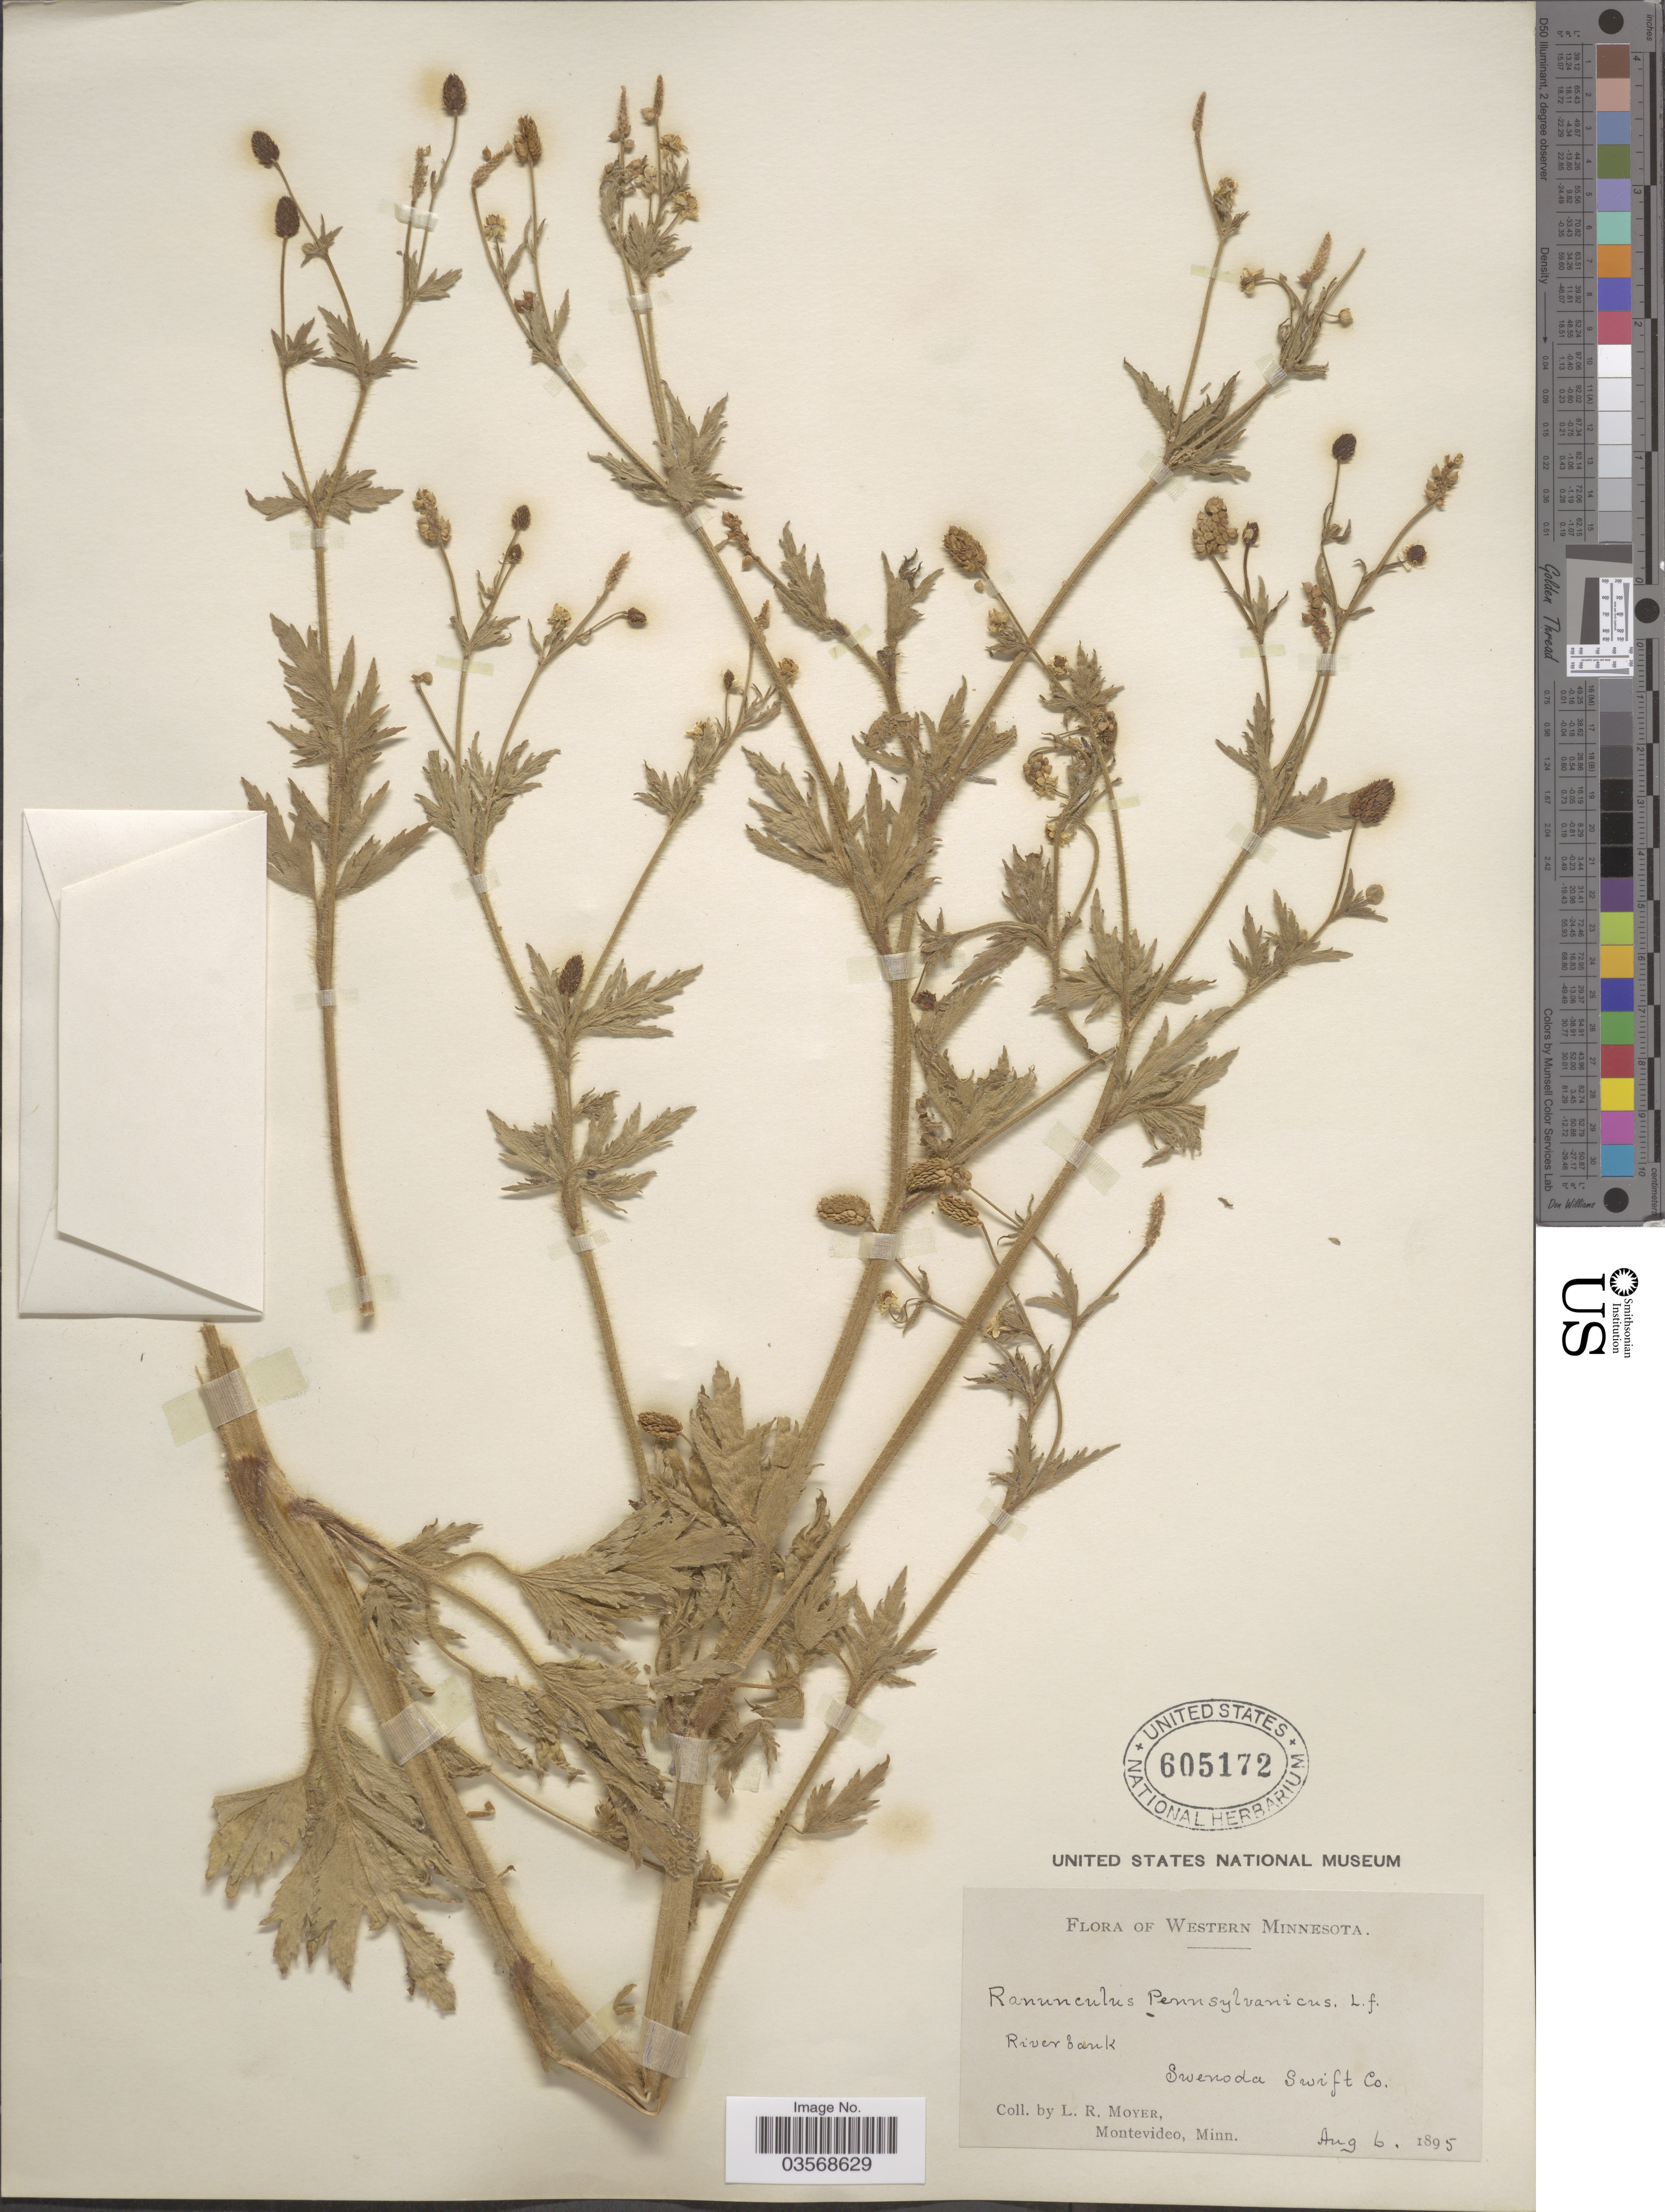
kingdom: Plantae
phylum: Tracheophyta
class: Magnoliopsida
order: Ranunculales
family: Ranunculaceae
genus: Ranunculus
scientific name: Ranunculus pensylvanicus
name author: L. f.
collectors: L. Moyer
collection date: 1895-08-06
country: United States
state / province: Minnesota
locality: Western Minnesota. River bank, Swenoda Swift Co.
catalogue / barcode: US 605172